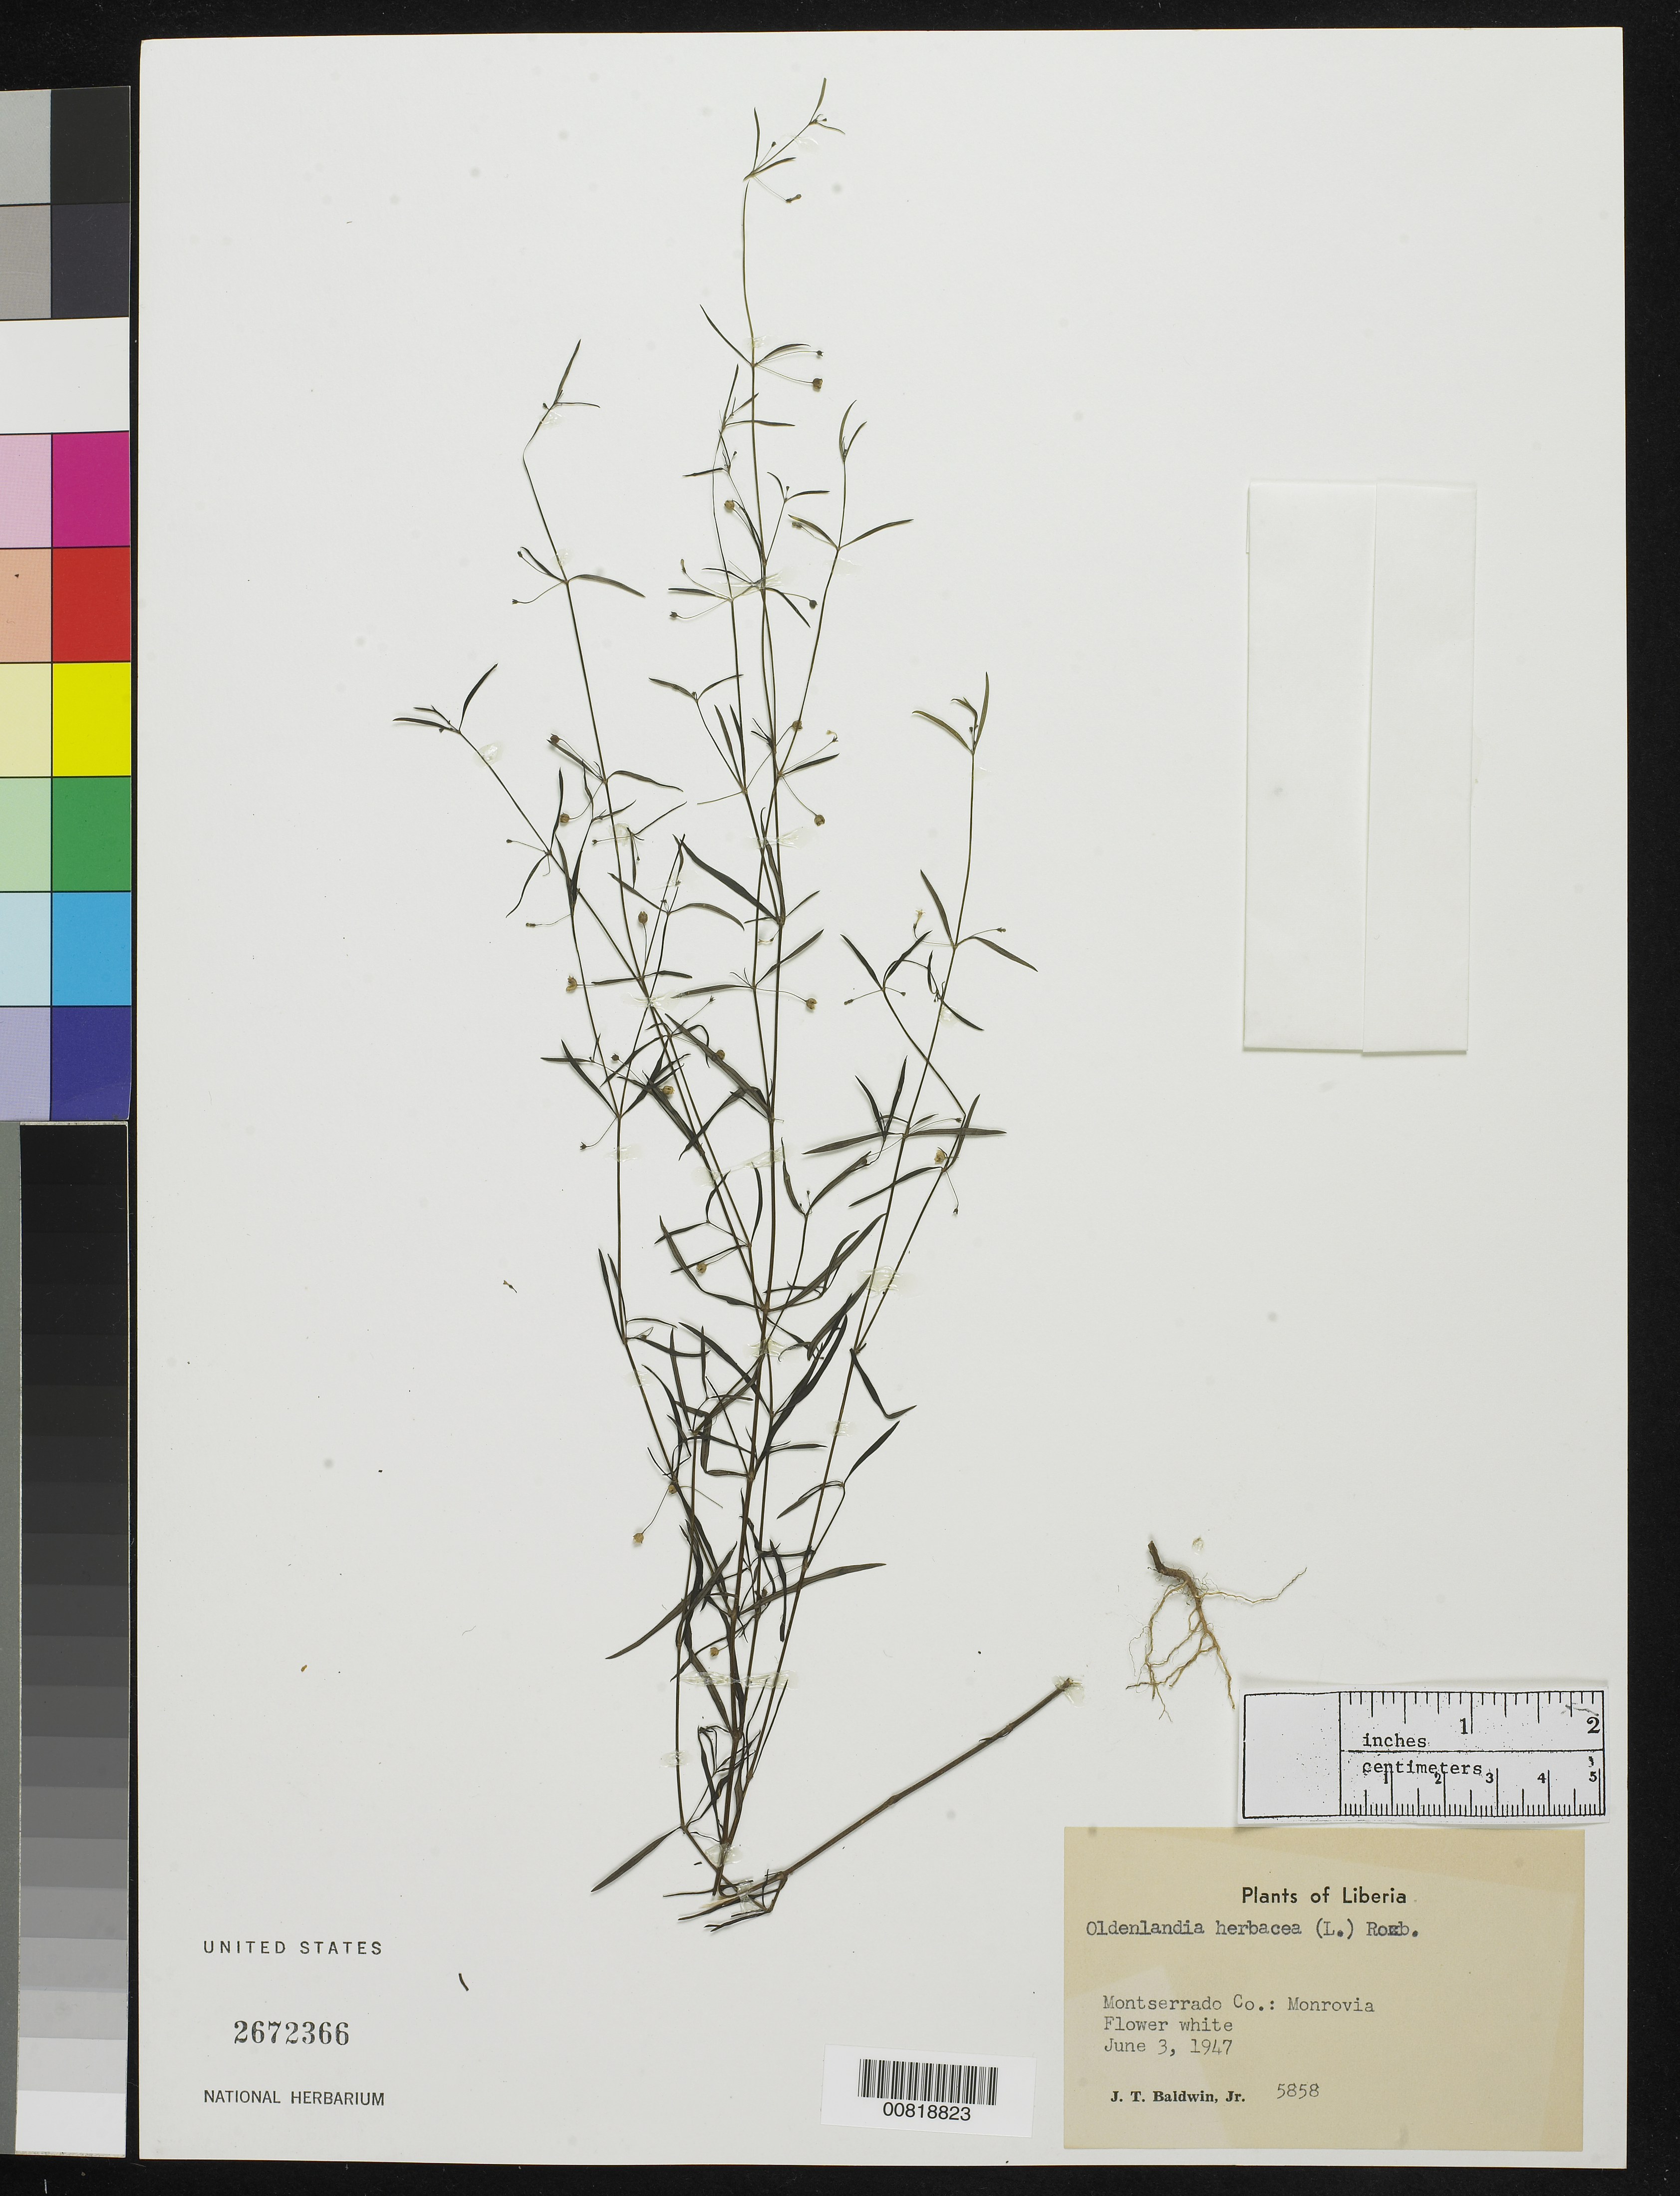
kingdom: Plantae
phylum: Tracheophyta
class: Magnoliopsida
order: Gentianales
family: Rubiaceae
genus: Oldenlandia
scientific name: Oldenlandia herbacea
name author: (L.) Roxb.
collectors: J. T. Baldwin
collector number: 5858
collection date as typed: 3 Jun 1947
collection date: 1947-06-03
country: Liberia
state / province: Montserrado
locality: Monrovia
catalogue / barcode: US 2672366